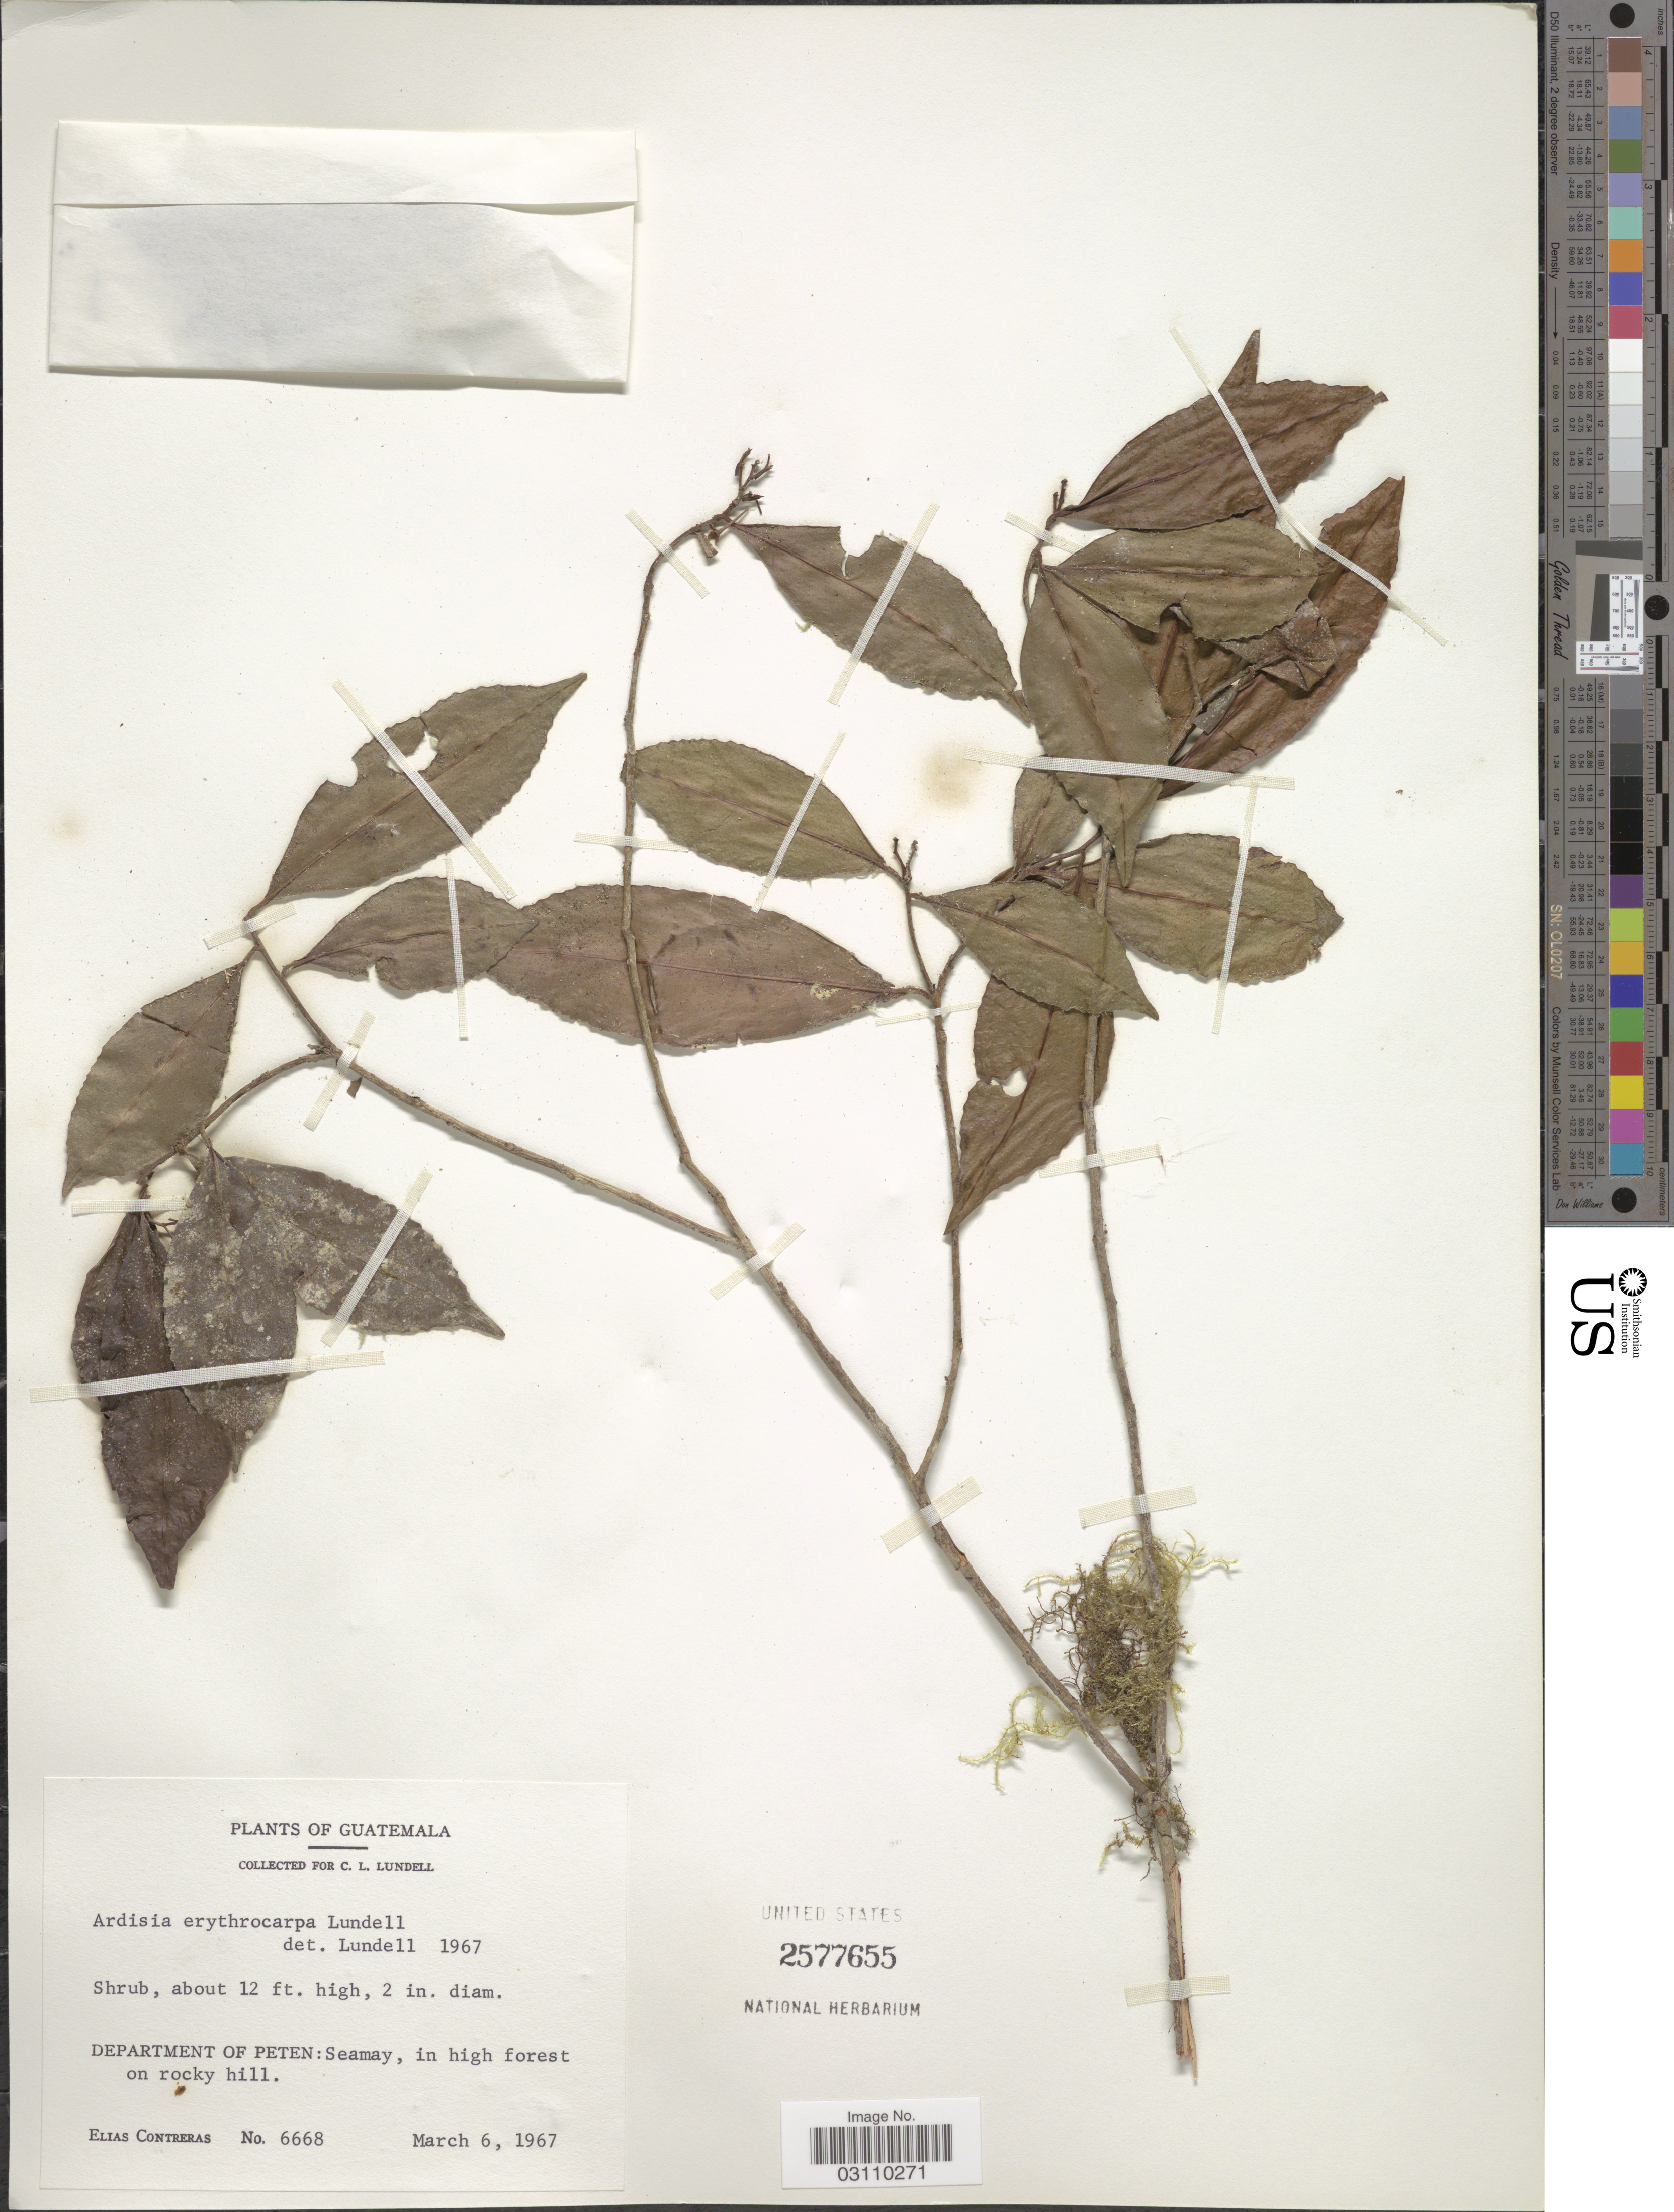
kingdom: Plantae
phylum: Tracheophyta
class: Magnoliopsida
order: Ericales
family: Primulaceae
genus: Ardisia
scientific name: Ardisia erythrocarpa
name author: Lundell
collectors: E. Contreras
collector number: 6668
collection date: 1967-03-06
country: Guatemala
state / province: El Petén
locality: Department of Peten: Seamay, in high forest on rocky hill.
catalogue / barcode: US 2577655